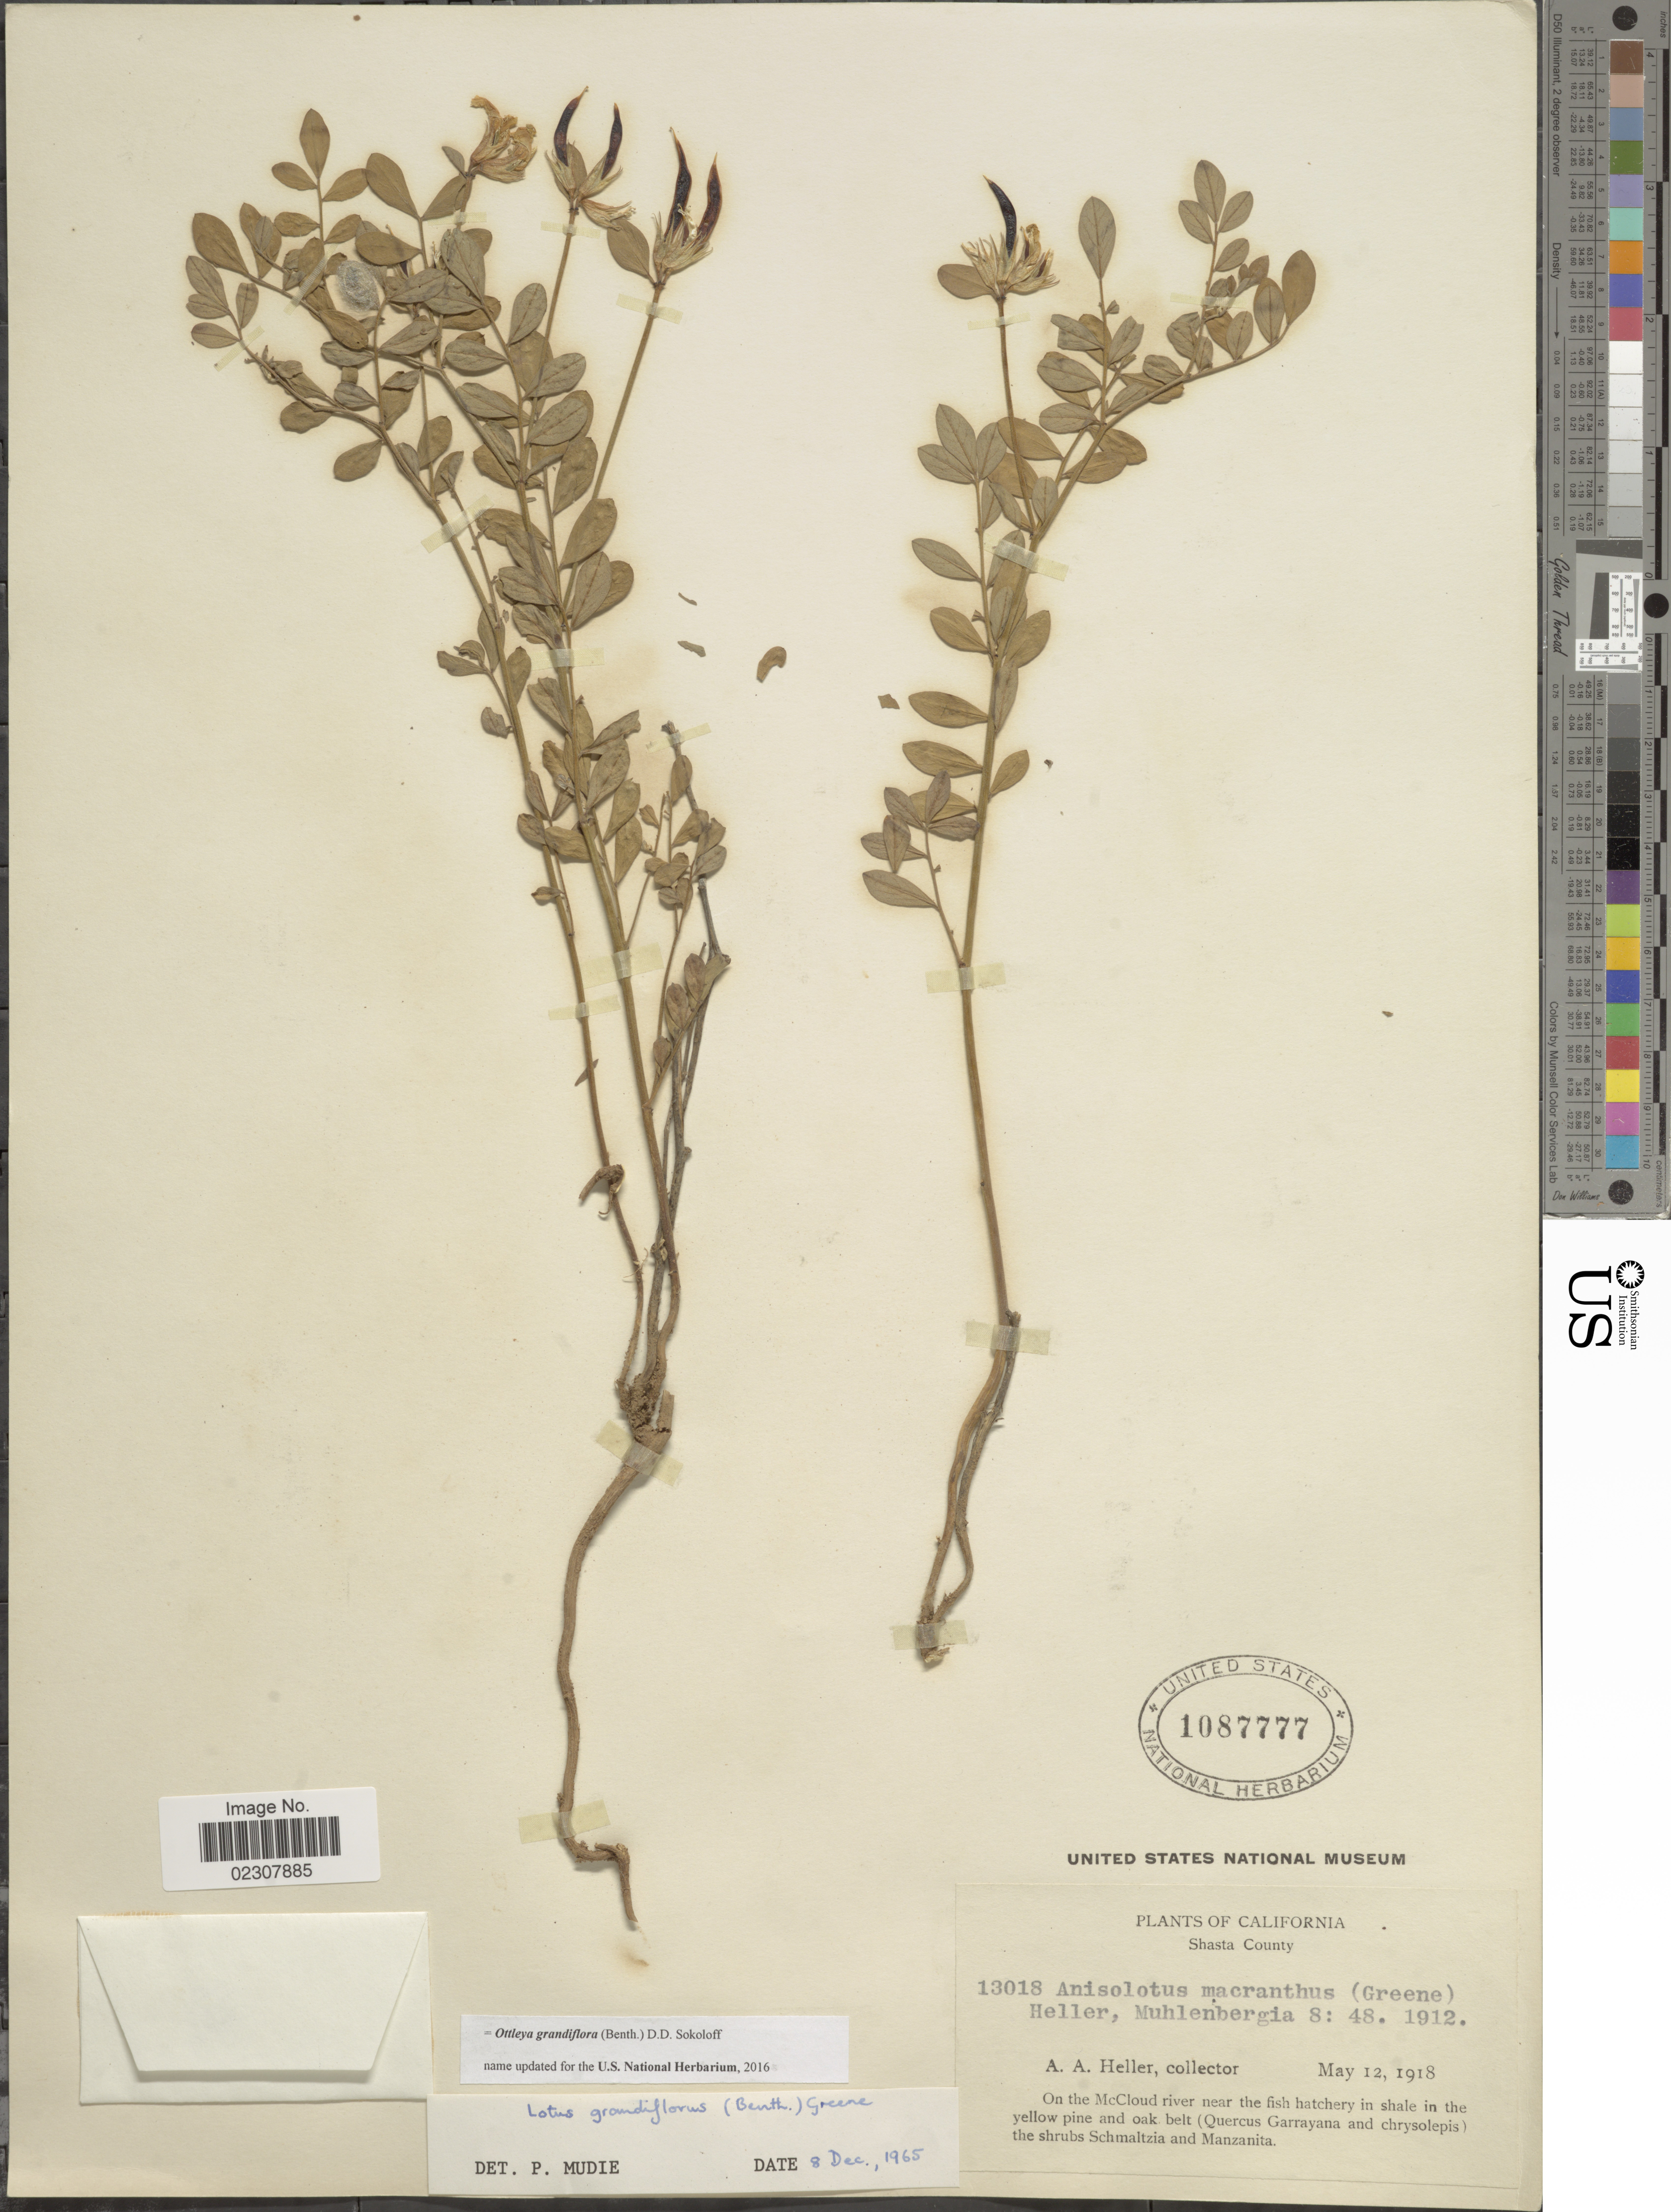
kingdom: Plantae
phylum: Tracheophyta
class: Magnoliopsida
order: Fabales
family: Fabaceae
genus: Ottleya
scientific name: Ottleya grandiflora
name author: (Benth.) D.D. Sokoloff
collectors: A. A. Heller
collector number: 13018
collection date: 1918-05-12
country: United States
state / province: California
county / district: Shasta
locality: Shasta County, on the McCloud river near the fish hatchery in shale in the yellow pine and oak belt.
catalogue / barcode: US 1087777